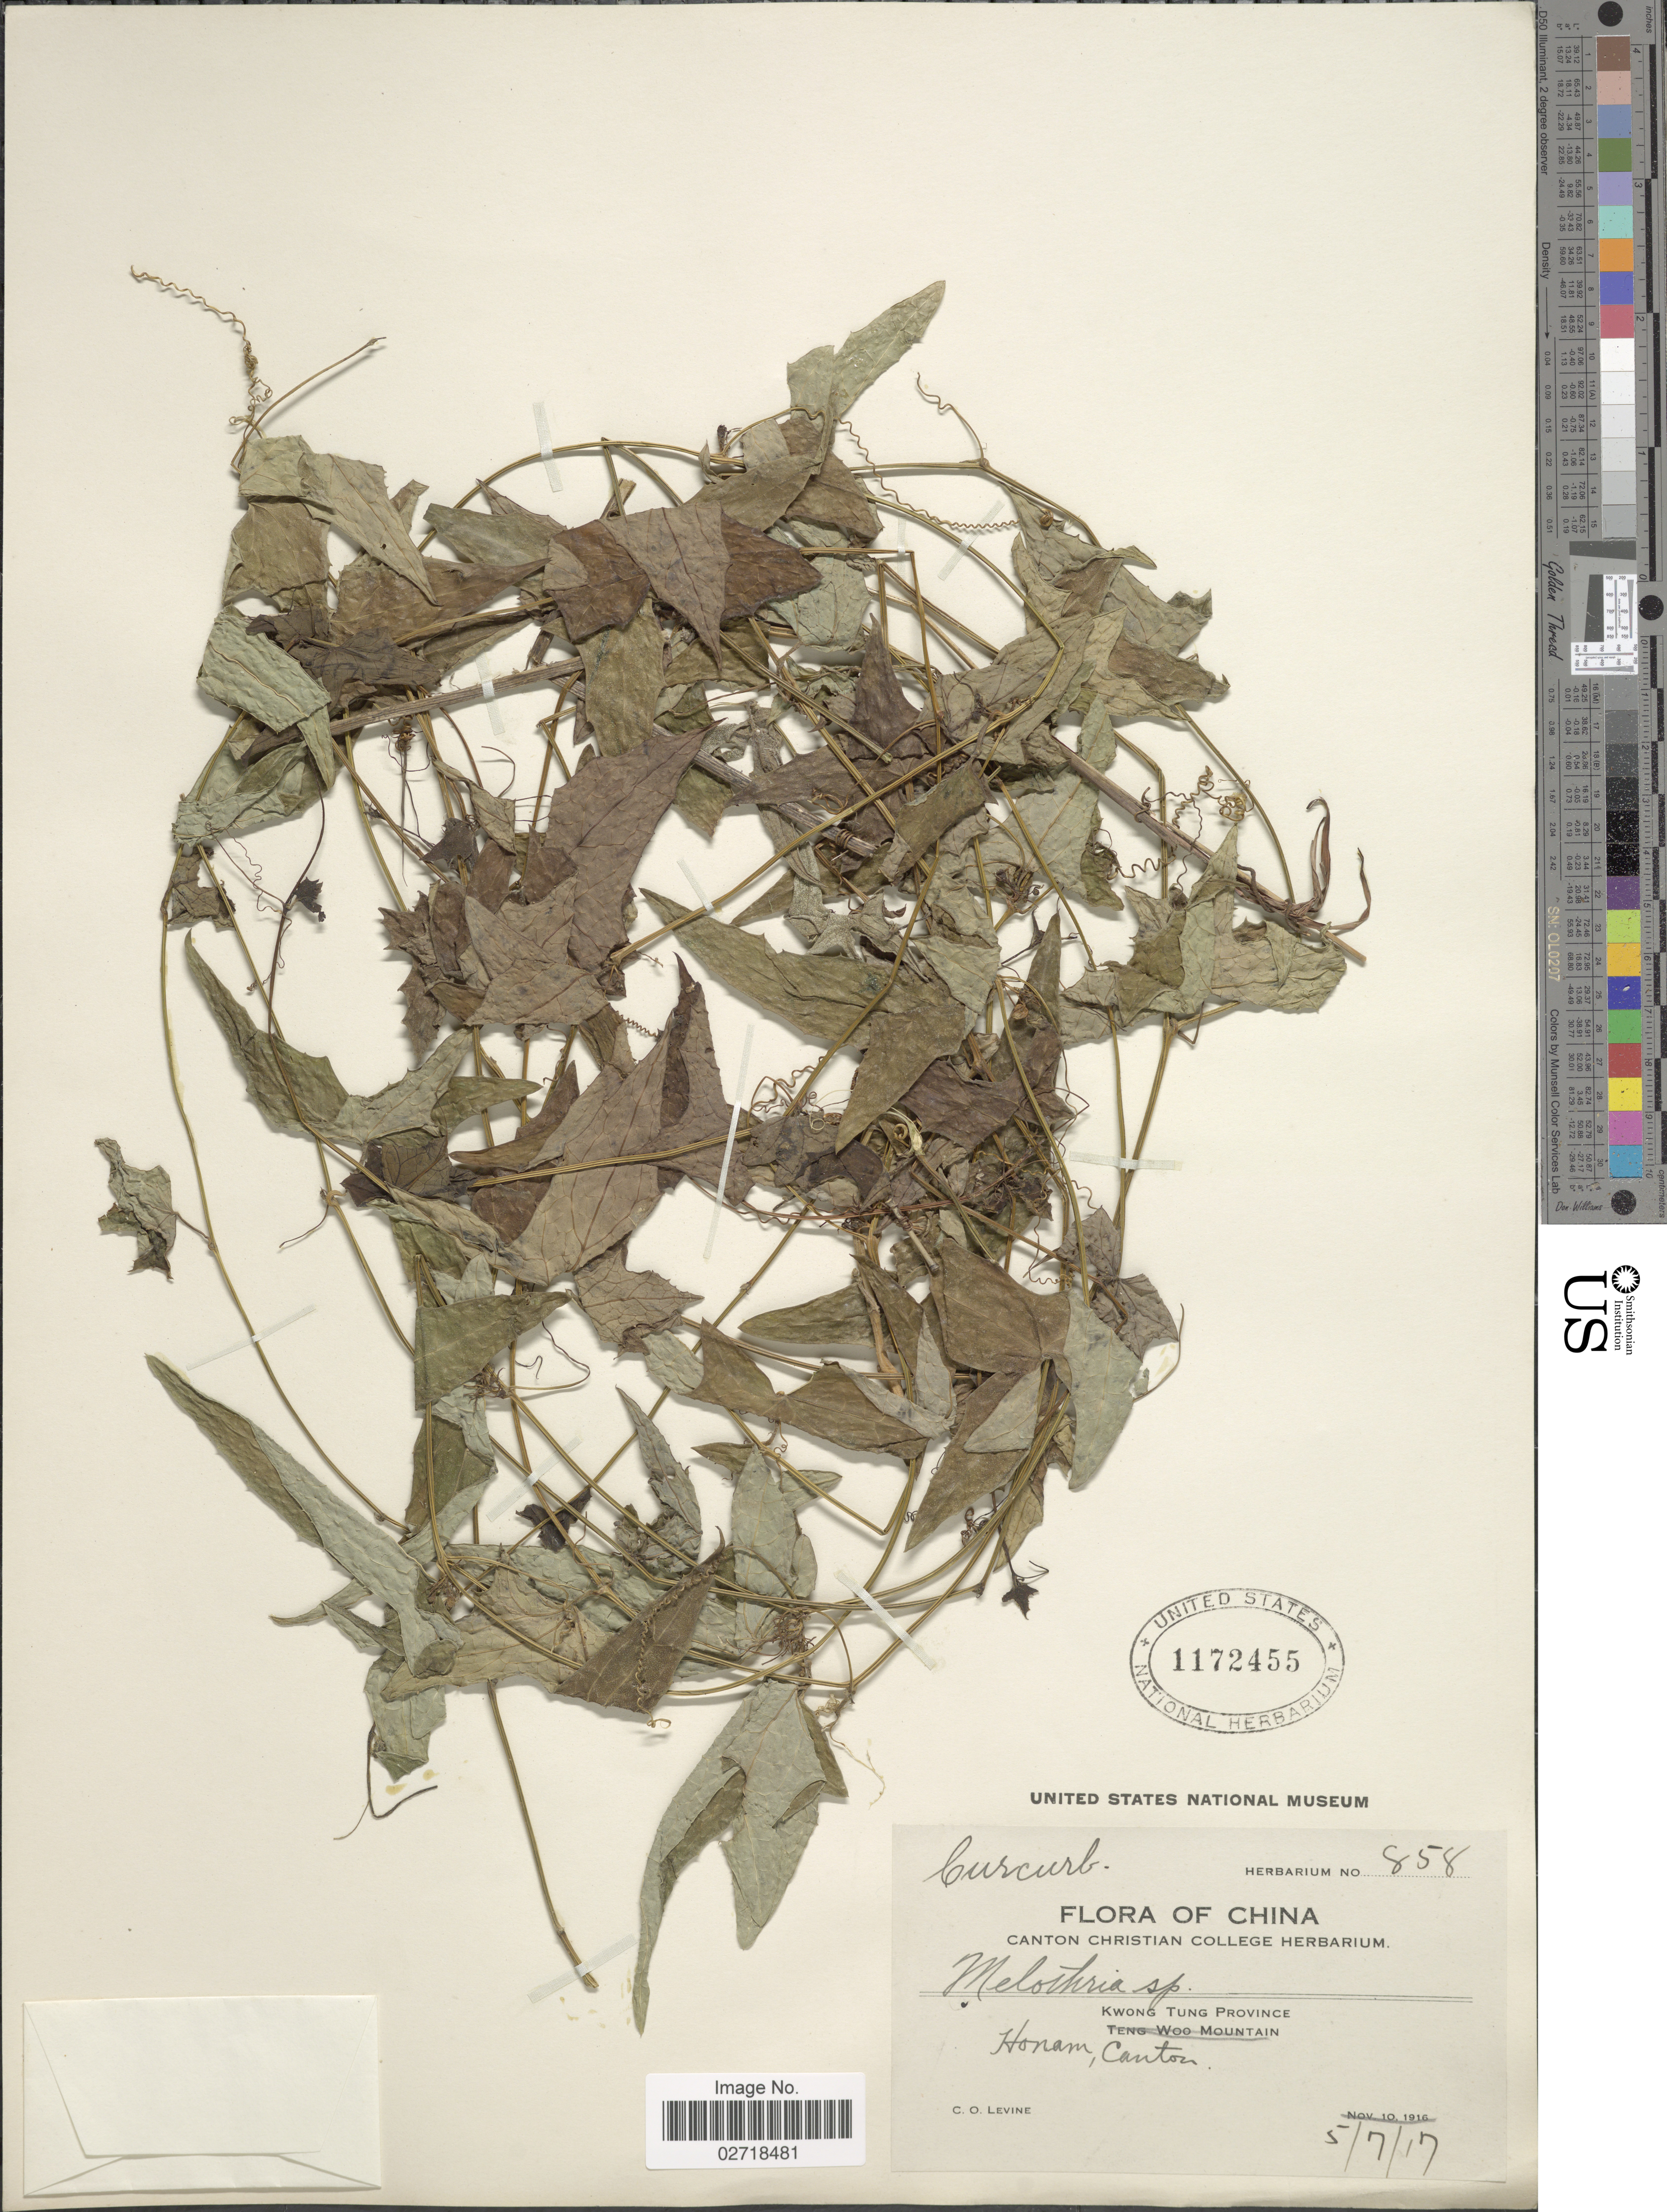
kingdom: Plantae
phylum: Tracheophyta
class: Magnoliopsida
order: Cucurbitales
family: Cucurbitaceae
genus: Solena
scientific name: Solena heterophylla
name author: Lour.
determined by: Strong, Mark T., (BOT), Smithsonian Institution - National Museum of Natural History (UNITED STATES)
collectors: C. O. Levine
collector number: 858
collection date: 1917-07-05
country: China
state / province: Guangdong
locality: Kwong Tung Province, Honam Canton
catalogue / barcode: US 1172455